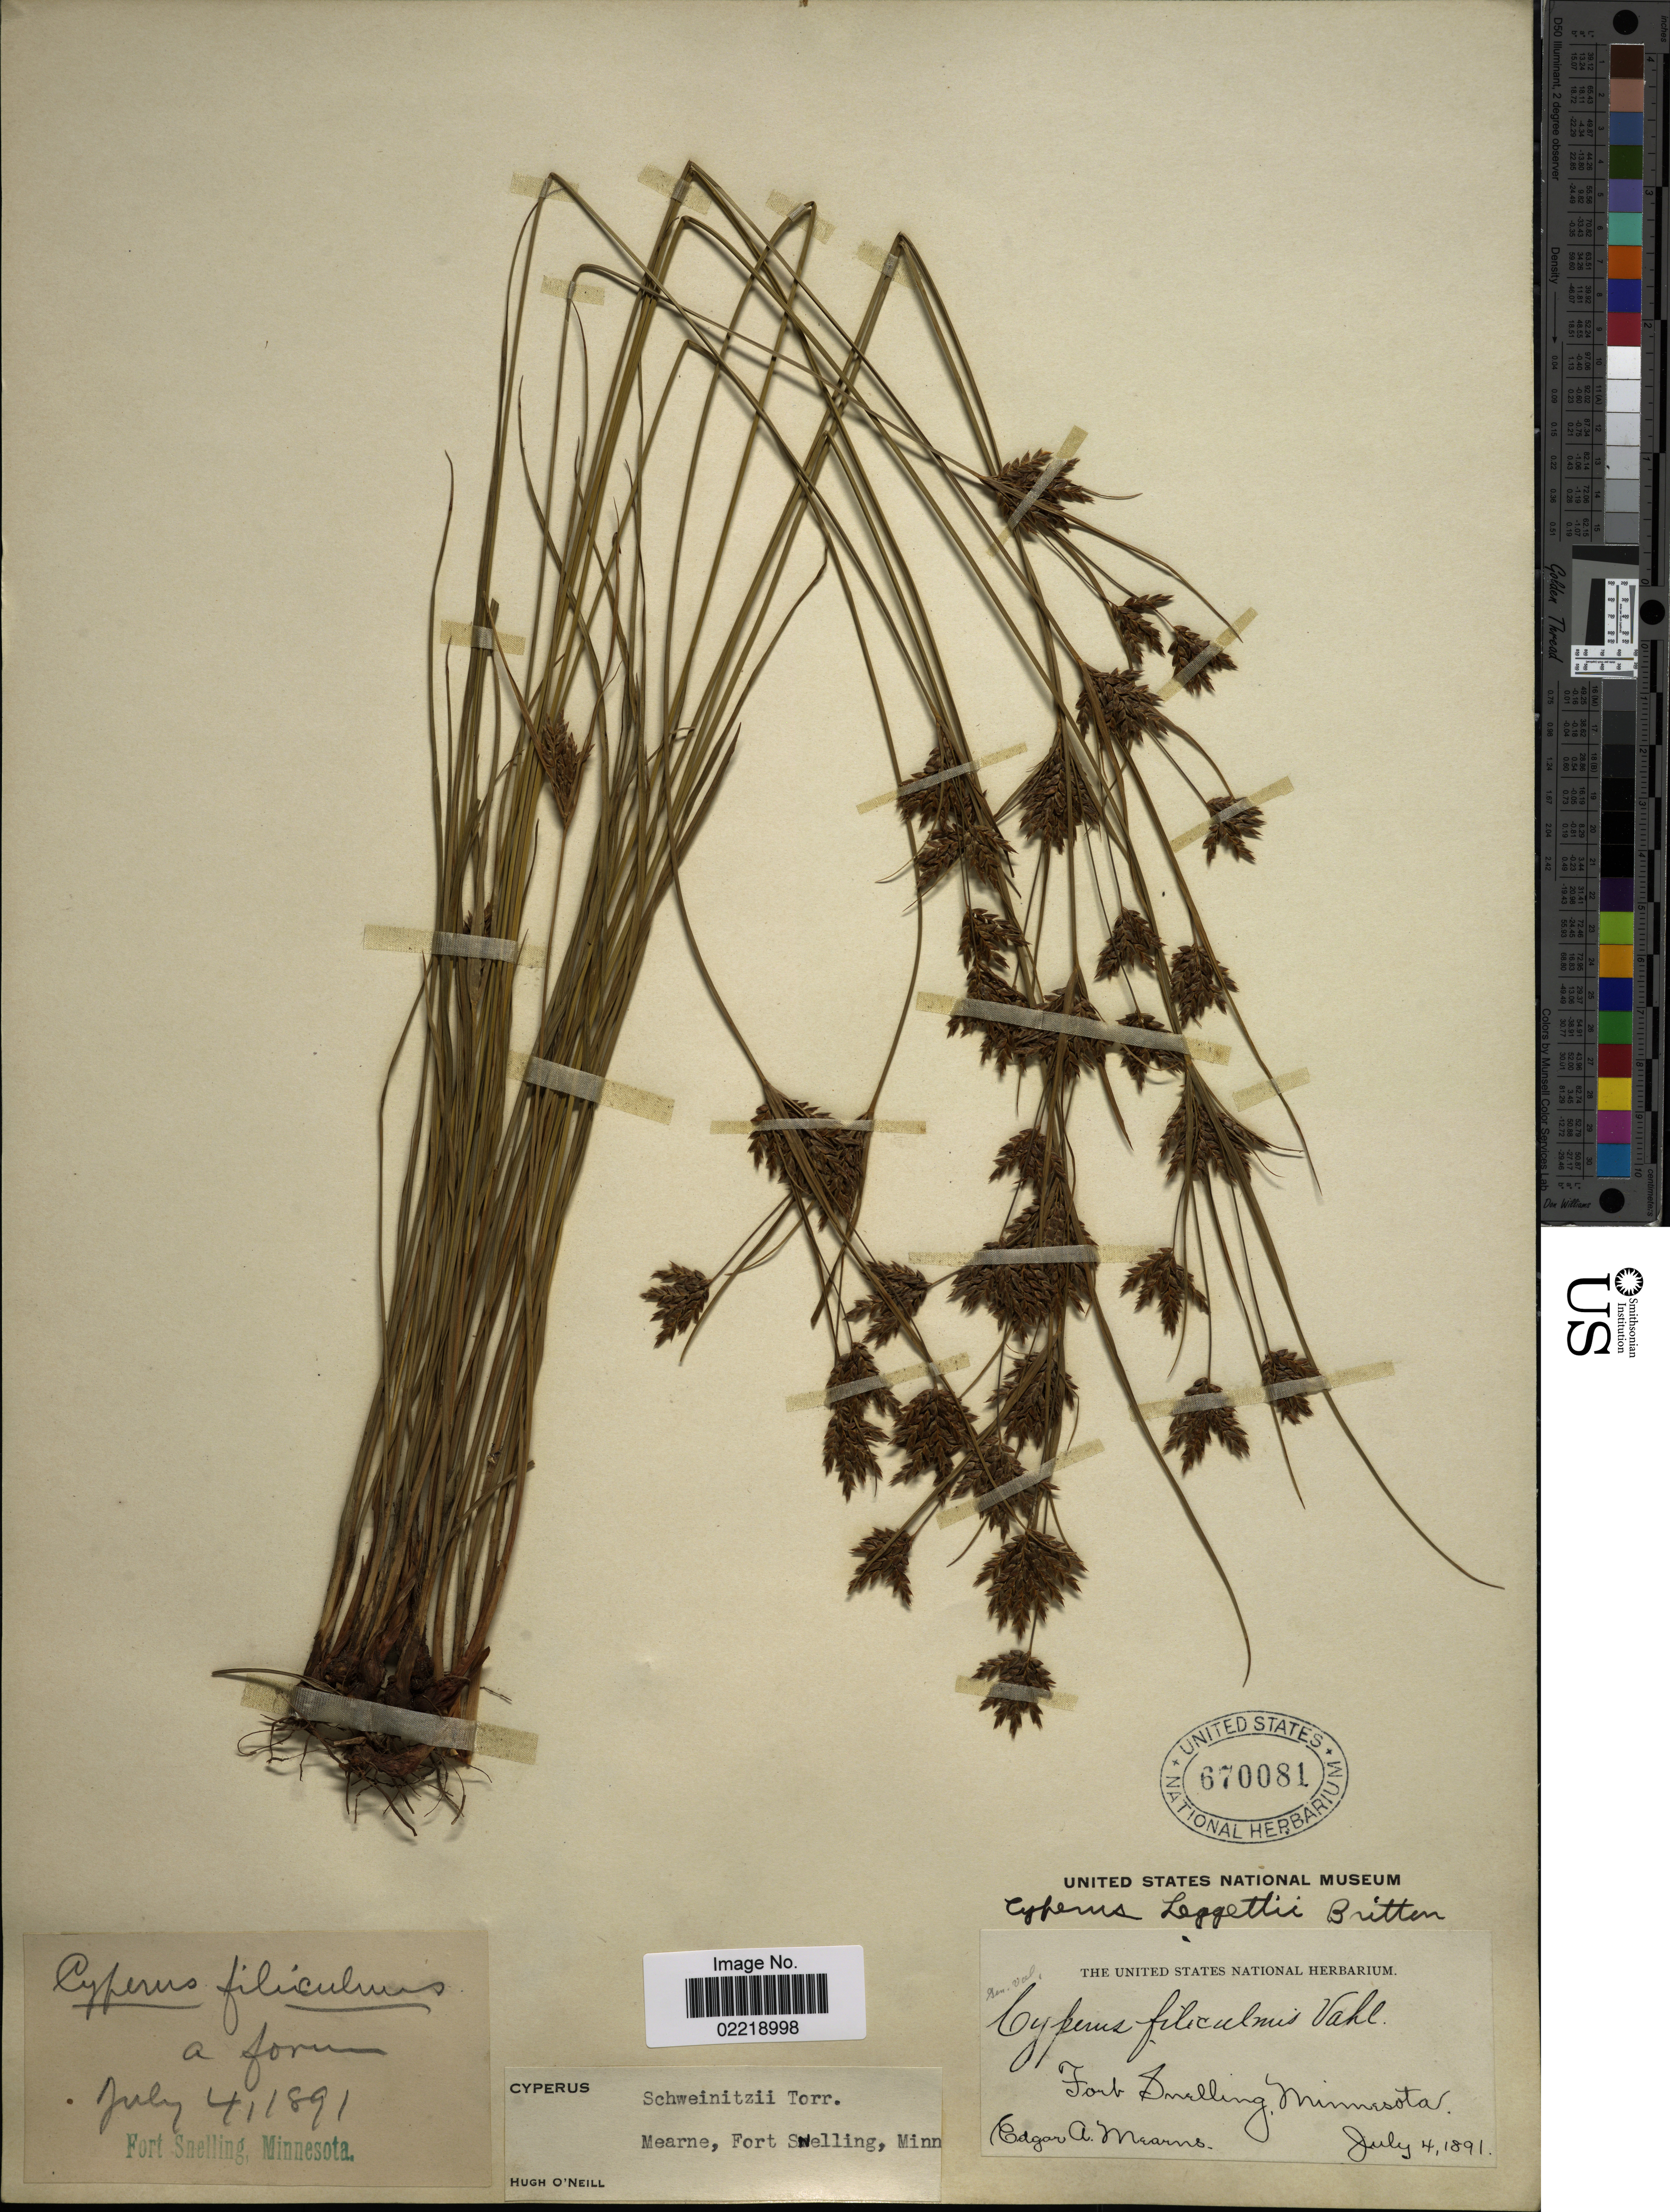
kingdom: Plantae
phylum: Tracheophyta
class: Liliopsida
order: Poales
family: Cyperaceae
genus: Cyperus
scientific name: Cyperus schweinitzii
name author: Torr.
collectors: E. A. Mearns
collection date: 1891-07-04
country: United States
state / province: Minnesota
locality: Fort Snelling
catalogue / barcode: US 670081